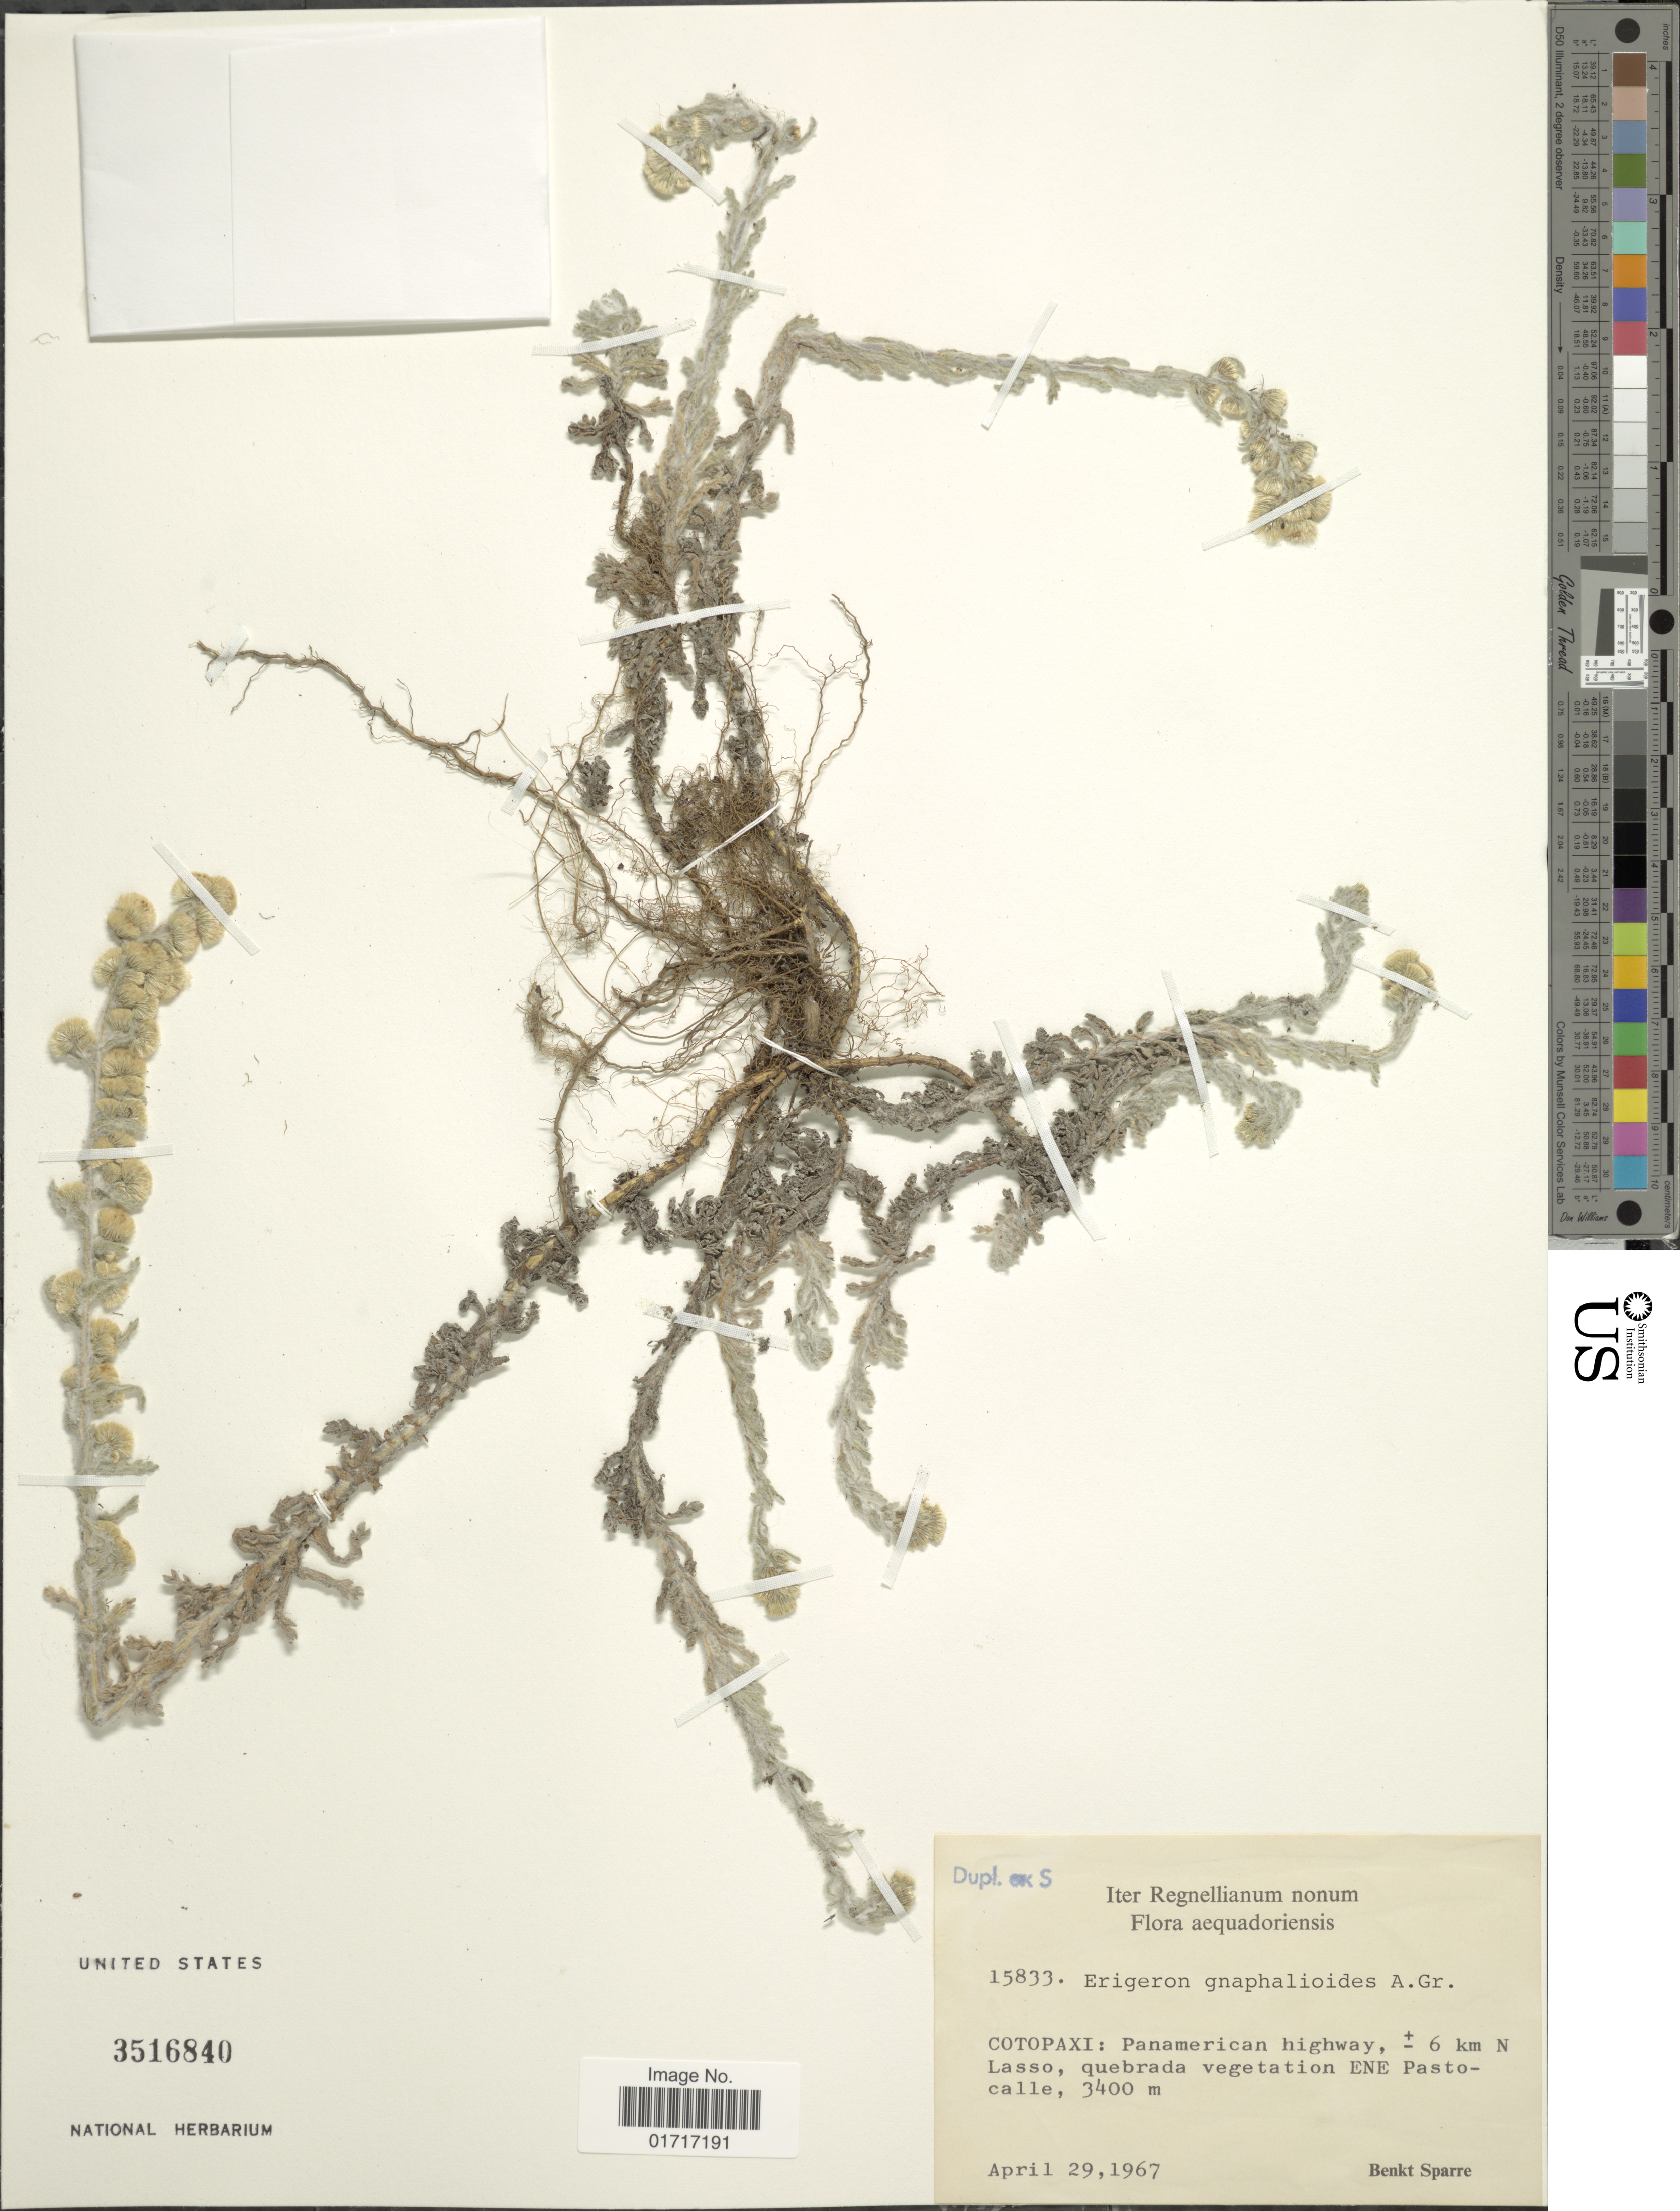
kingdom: Plantae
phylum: Tracheophyta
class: Magnoliopsida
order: Asterales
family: Asteraceae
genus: Conyza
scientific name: Conyza gnaphalioides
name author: Kunth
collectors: B. Sparre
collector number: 15833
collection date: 1967-04-29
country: Ecuador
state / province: Cotopaxi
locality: Cotopaxi: Panamerican highway, ± 6 km N Lasso, quebrada vegetation ENE Pastocalle.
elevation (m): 3400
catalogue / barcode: US 3516840